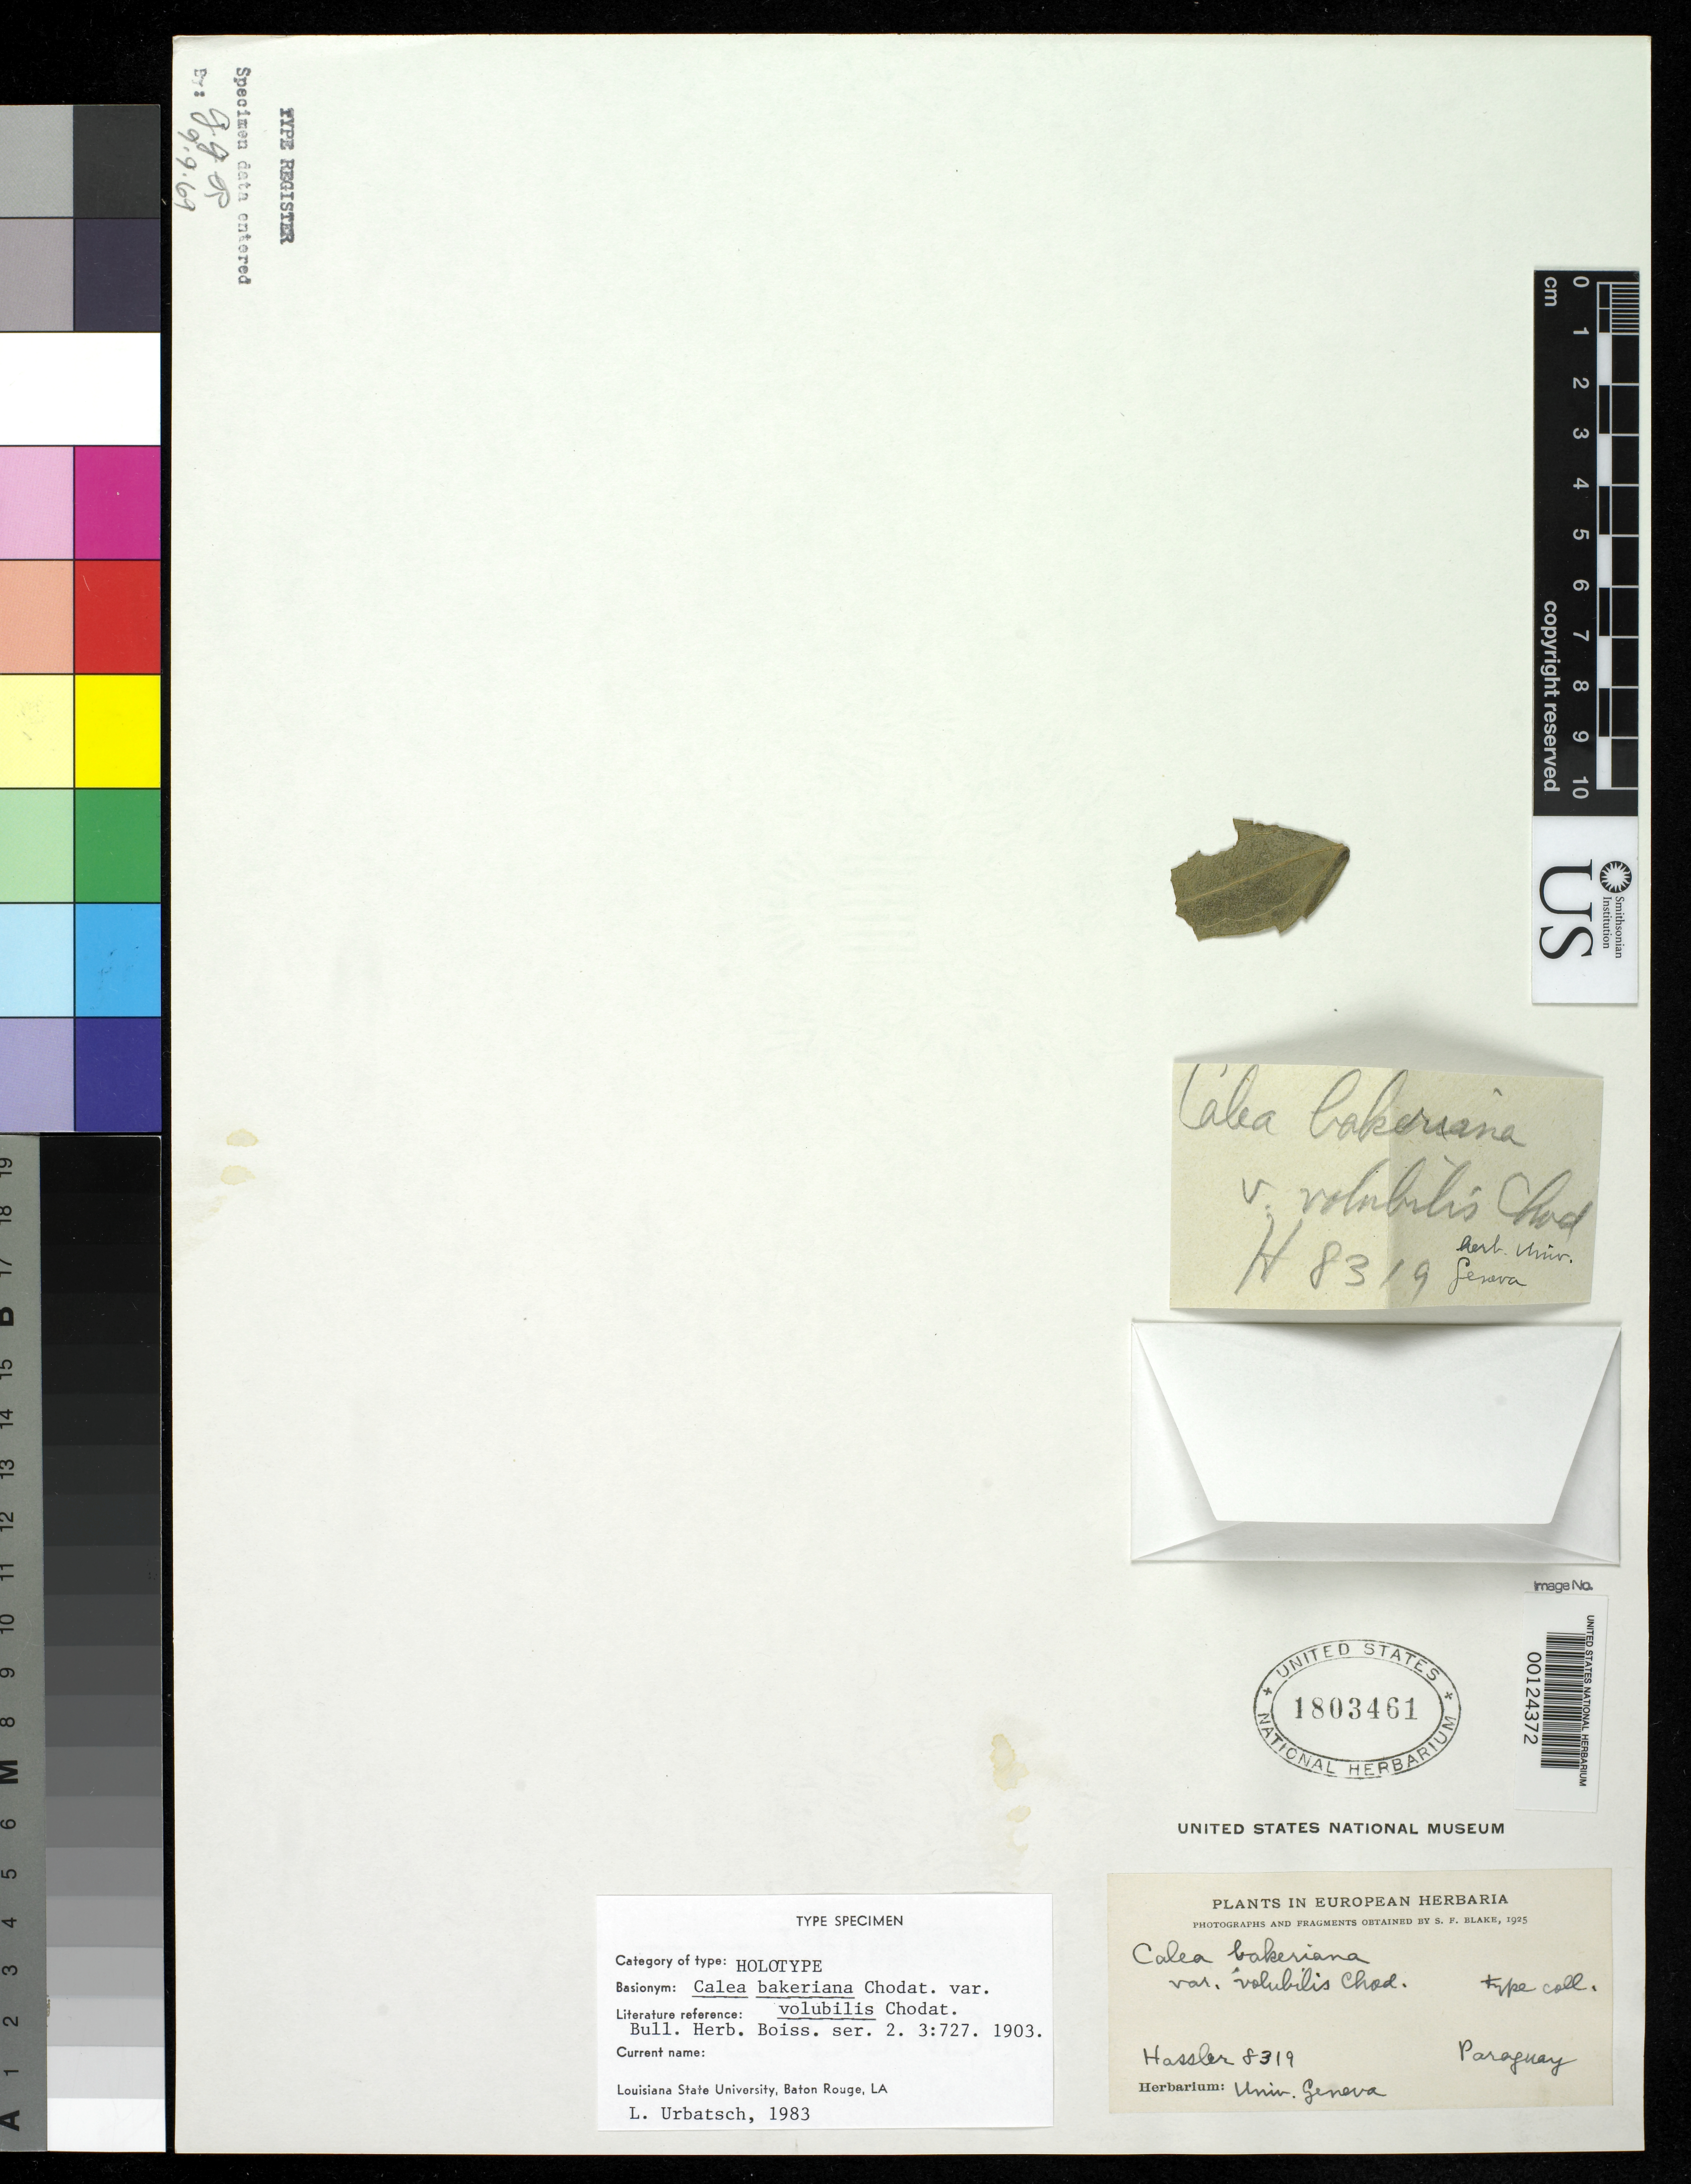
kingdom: Plantae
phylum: Tracheophyta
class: Magnoliopsida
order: Asterales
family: Asteraceae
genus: Calea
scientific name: Calea bakeriana var. volubilis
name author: Chodat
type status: Type Fragment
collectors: E. Hassler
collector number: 8319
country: Paraguay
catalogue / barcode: US 1803461